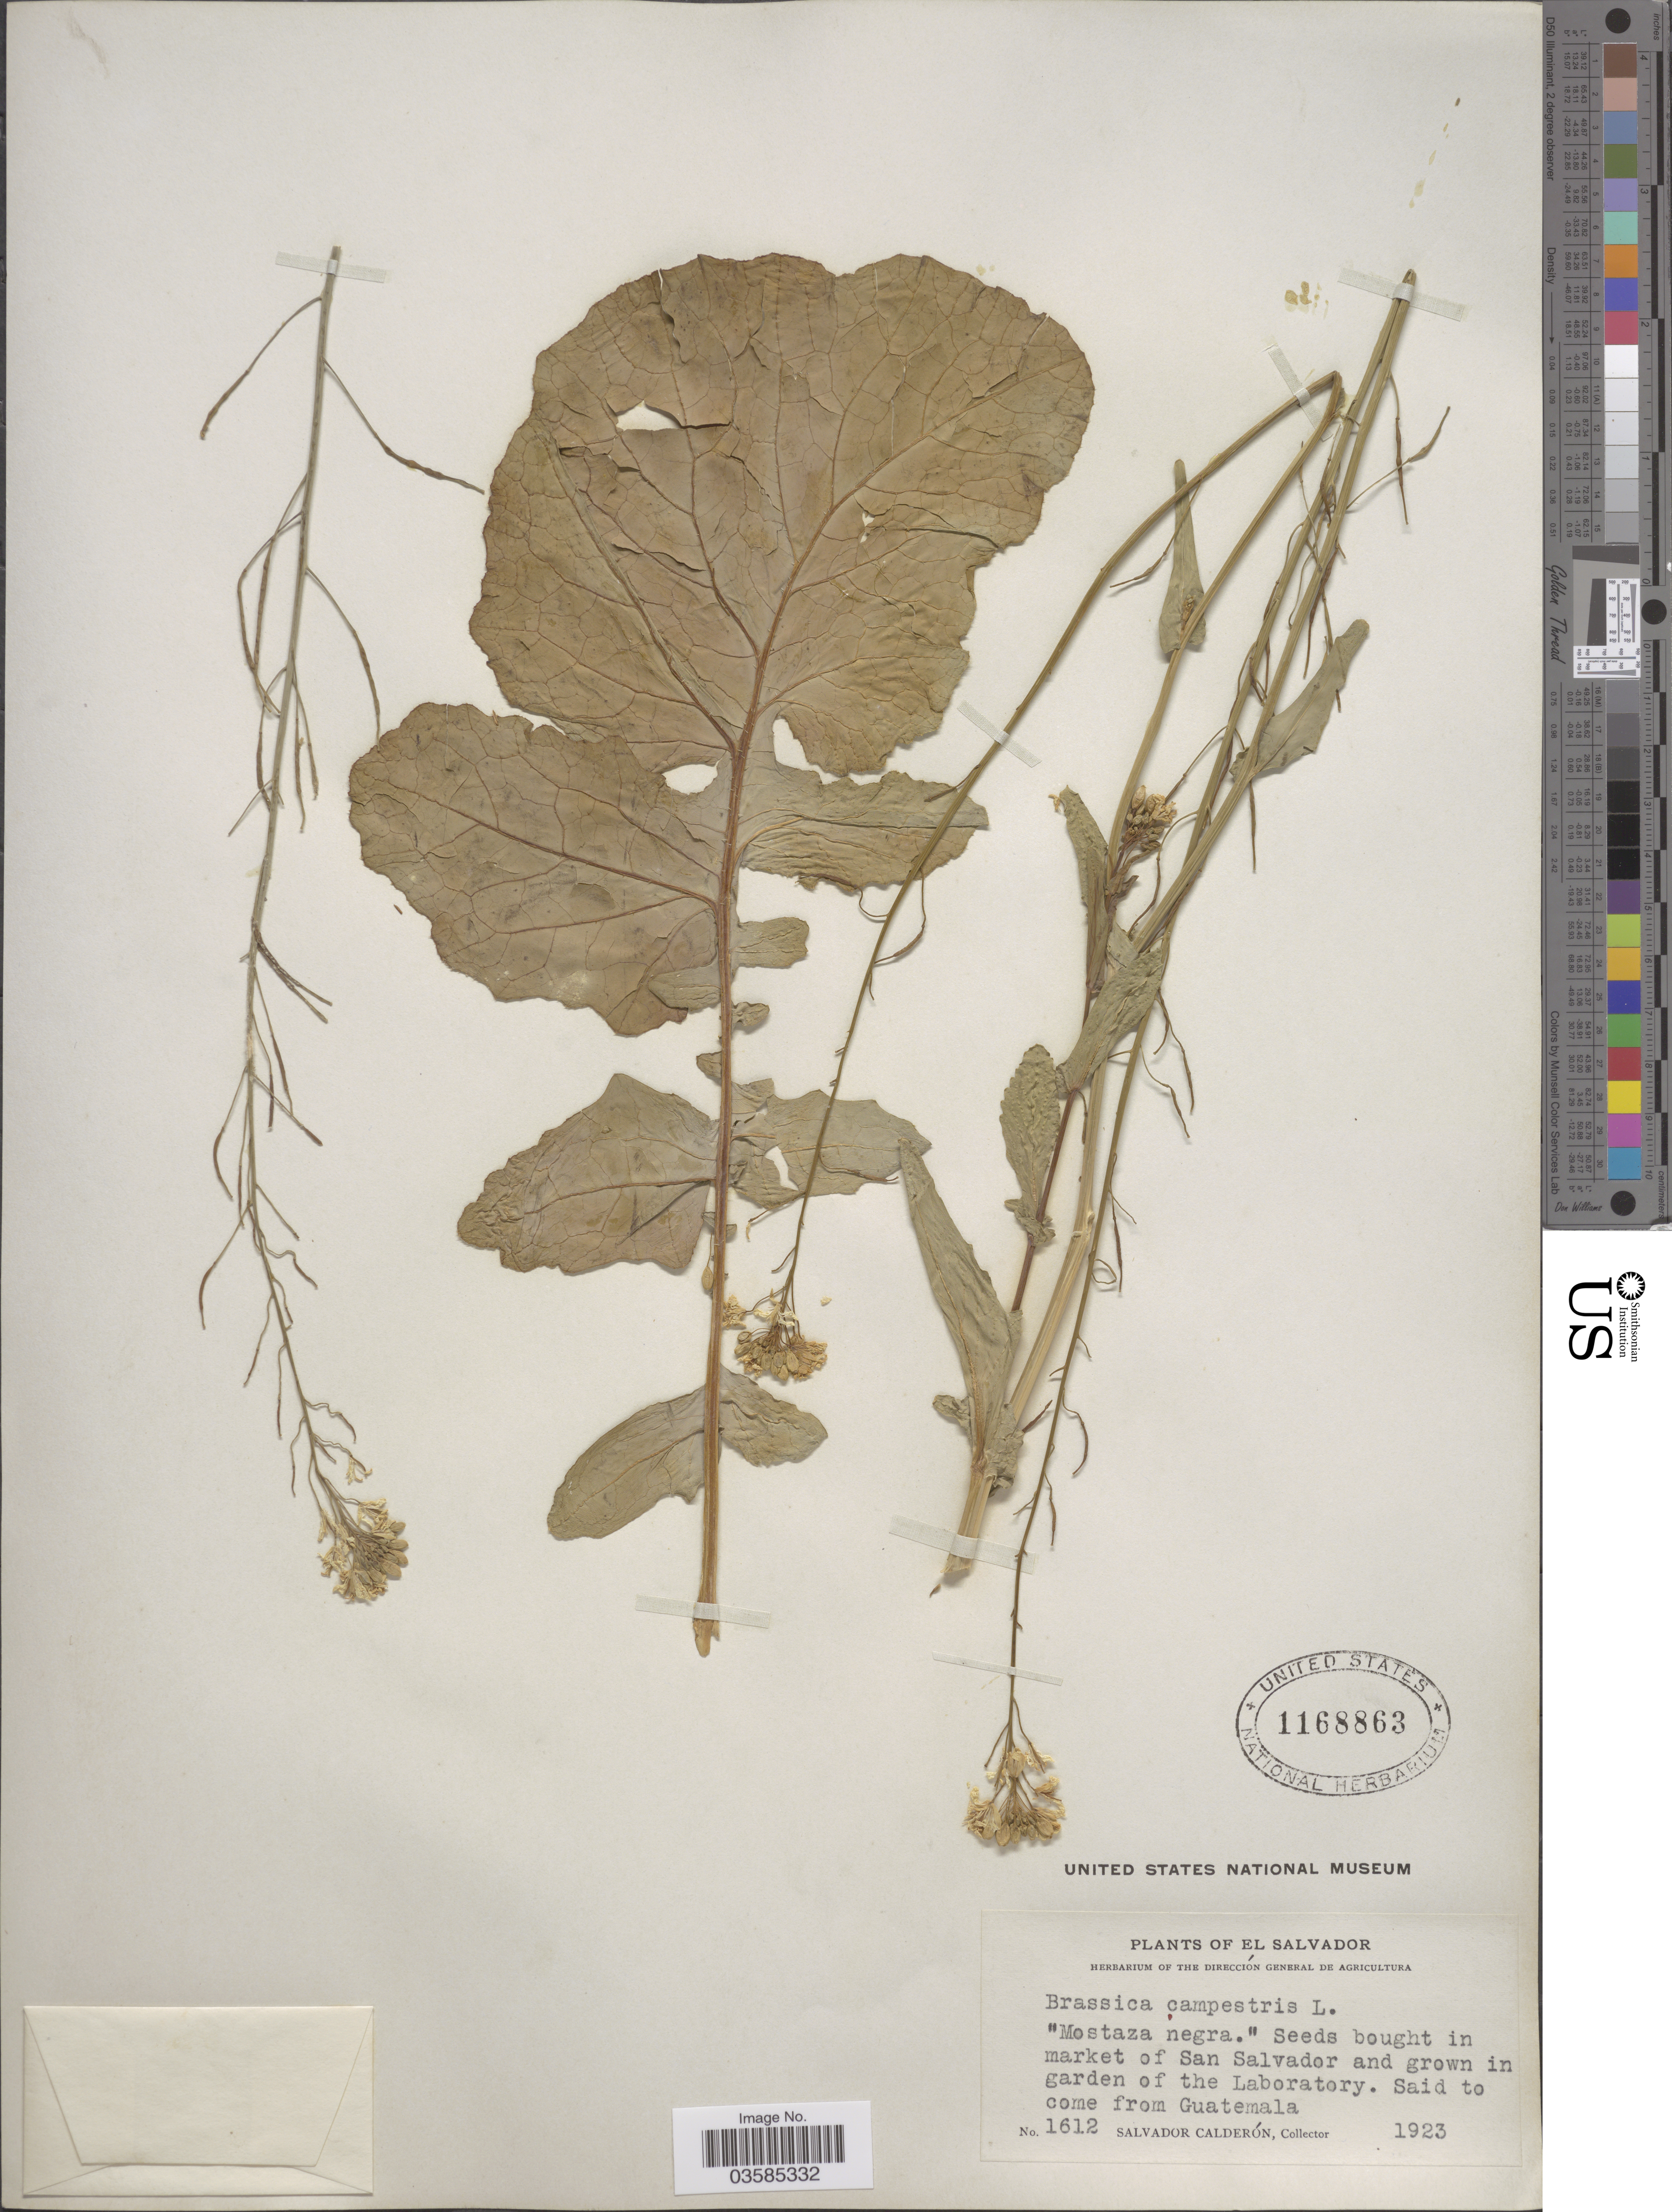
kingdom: Plantae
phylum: Tracheophyta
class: Magnoliopsida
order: Brassicales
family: Brassicaceae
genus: Brassica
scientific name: Brassica campestris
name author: L.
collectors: S. Calderón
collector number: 1612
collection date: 1923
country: El Salvador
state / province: San Salvador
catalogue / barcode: US 1168863